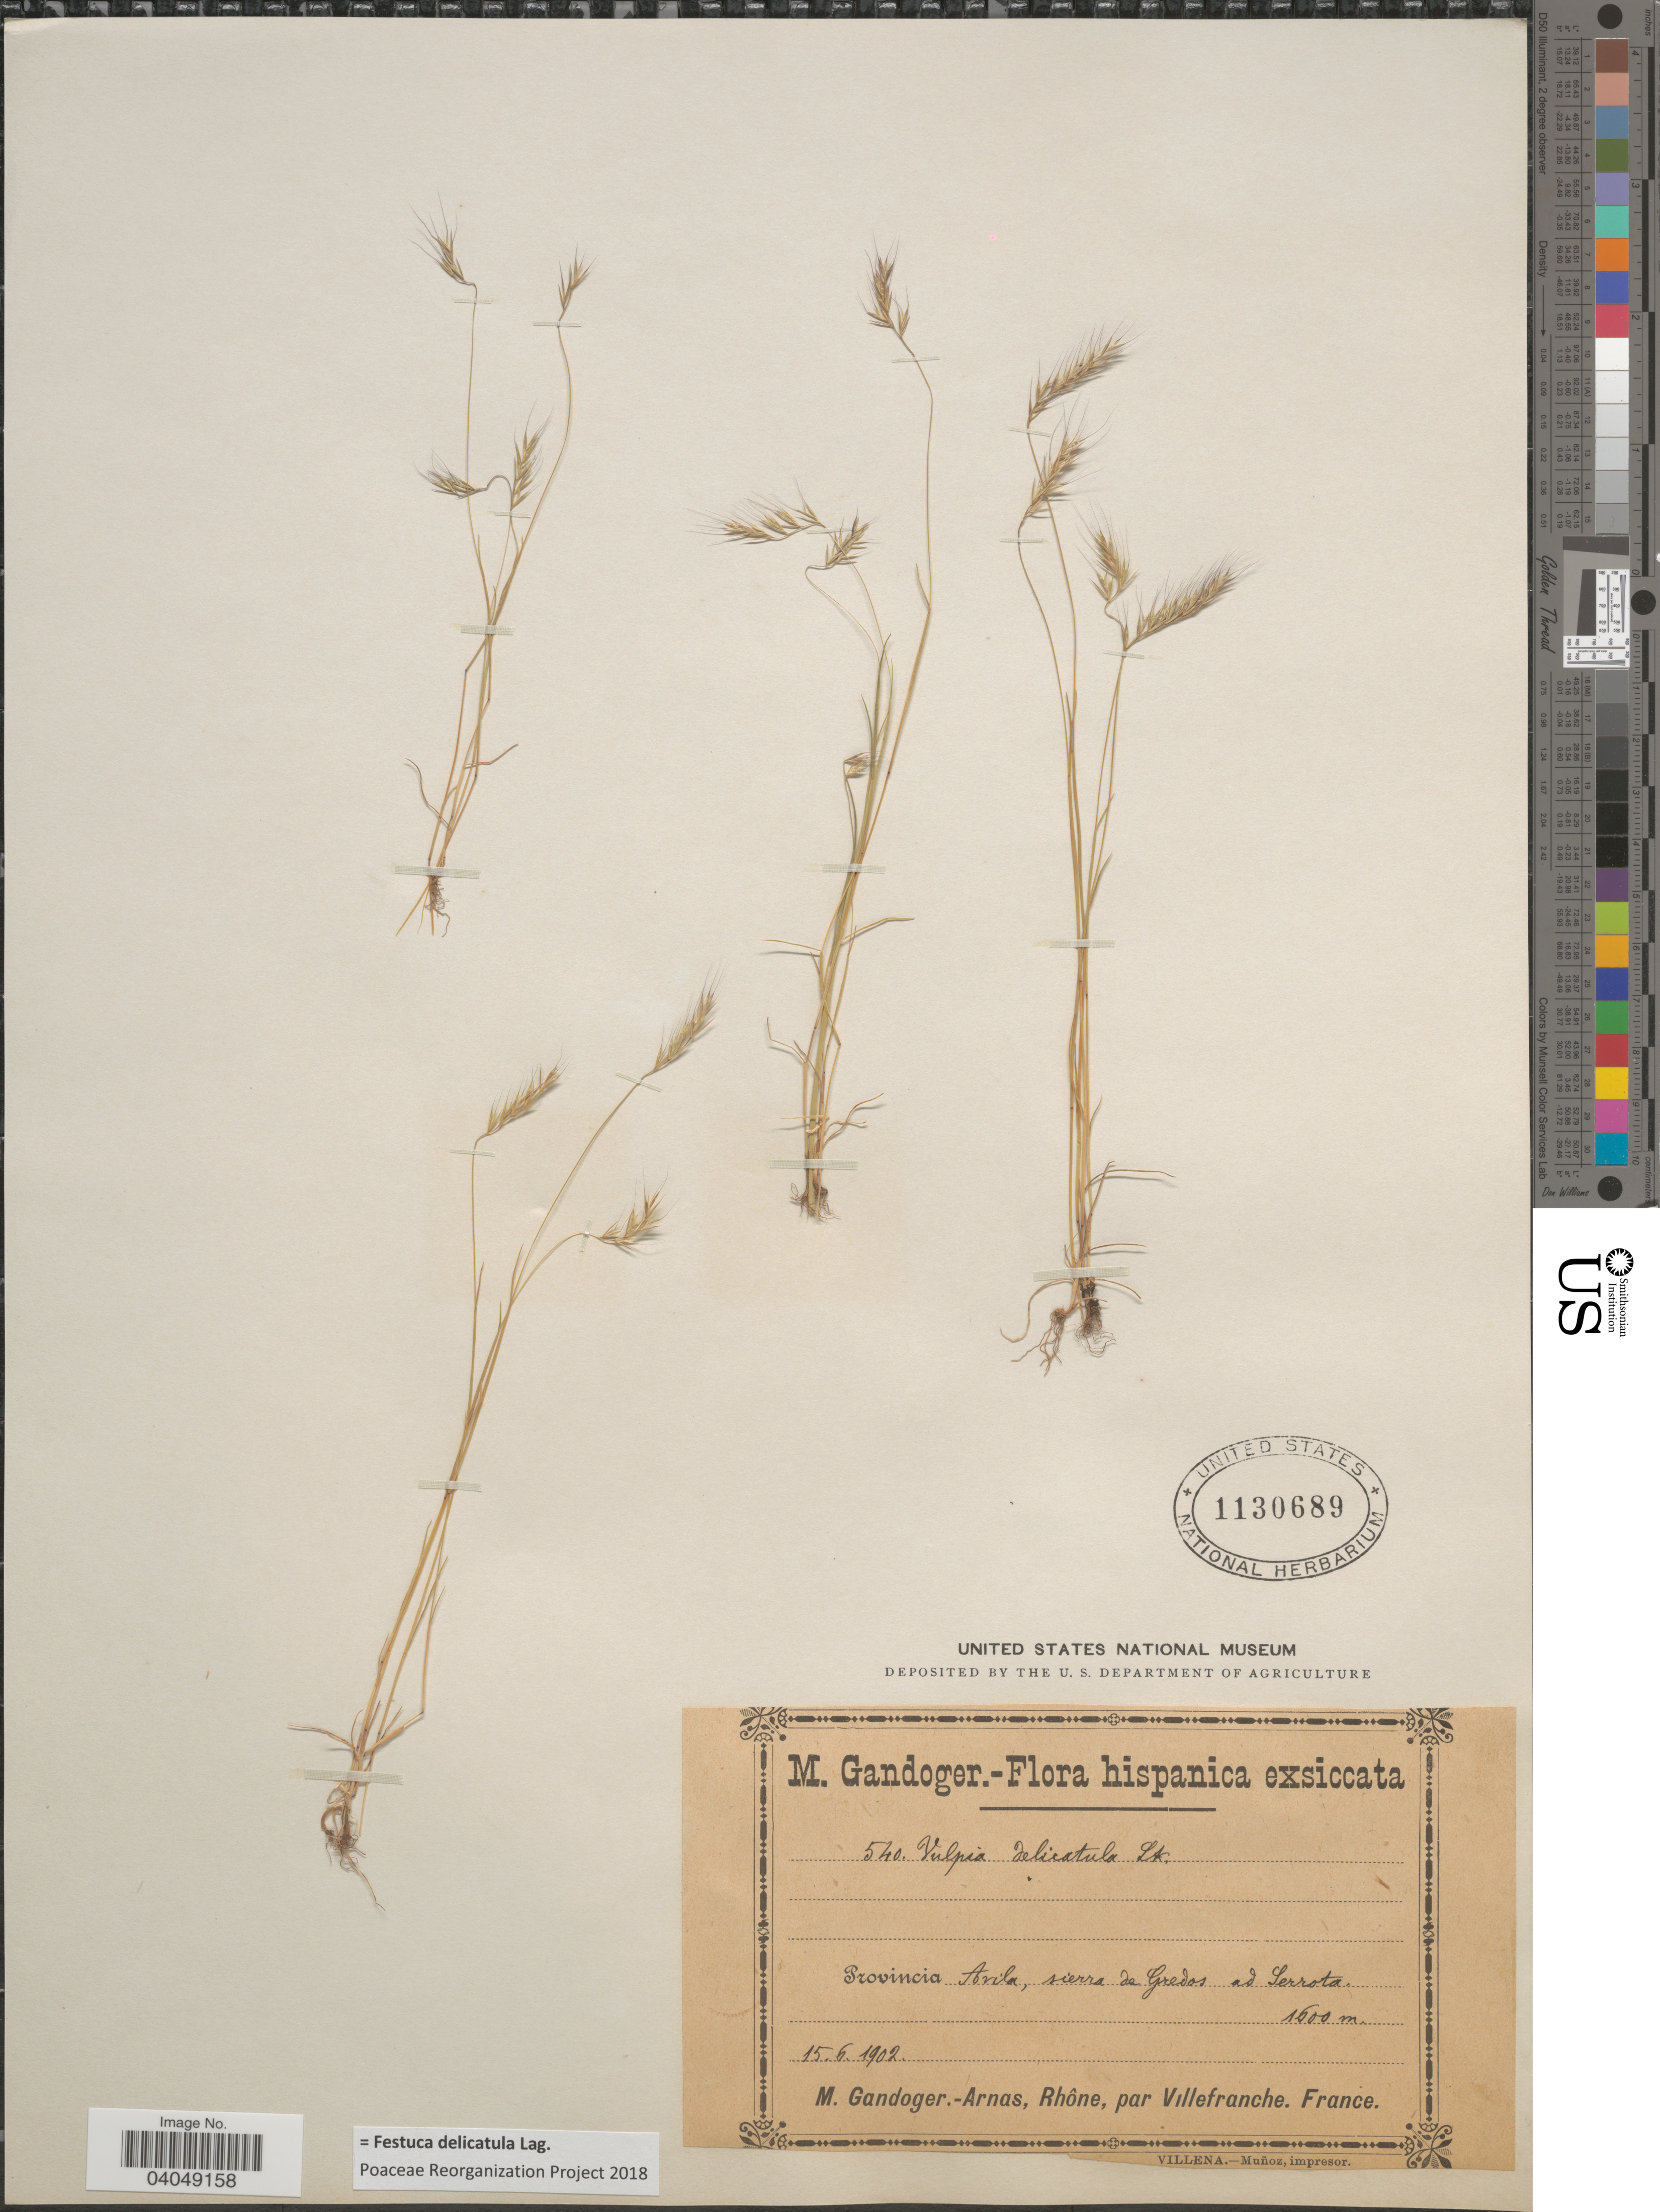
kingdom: Plantae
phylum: Tracheophyta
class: Liliopsida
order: Poales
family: Poaceae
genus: Festuca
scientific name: Festuca delicatula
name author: Lag.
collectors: M. Gandoger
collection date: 1902-06-15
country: Spain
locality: Hispanica. Provincia Avila, sierra de Gredos ad Serrota.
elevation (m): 1600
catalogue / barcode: US 1130689